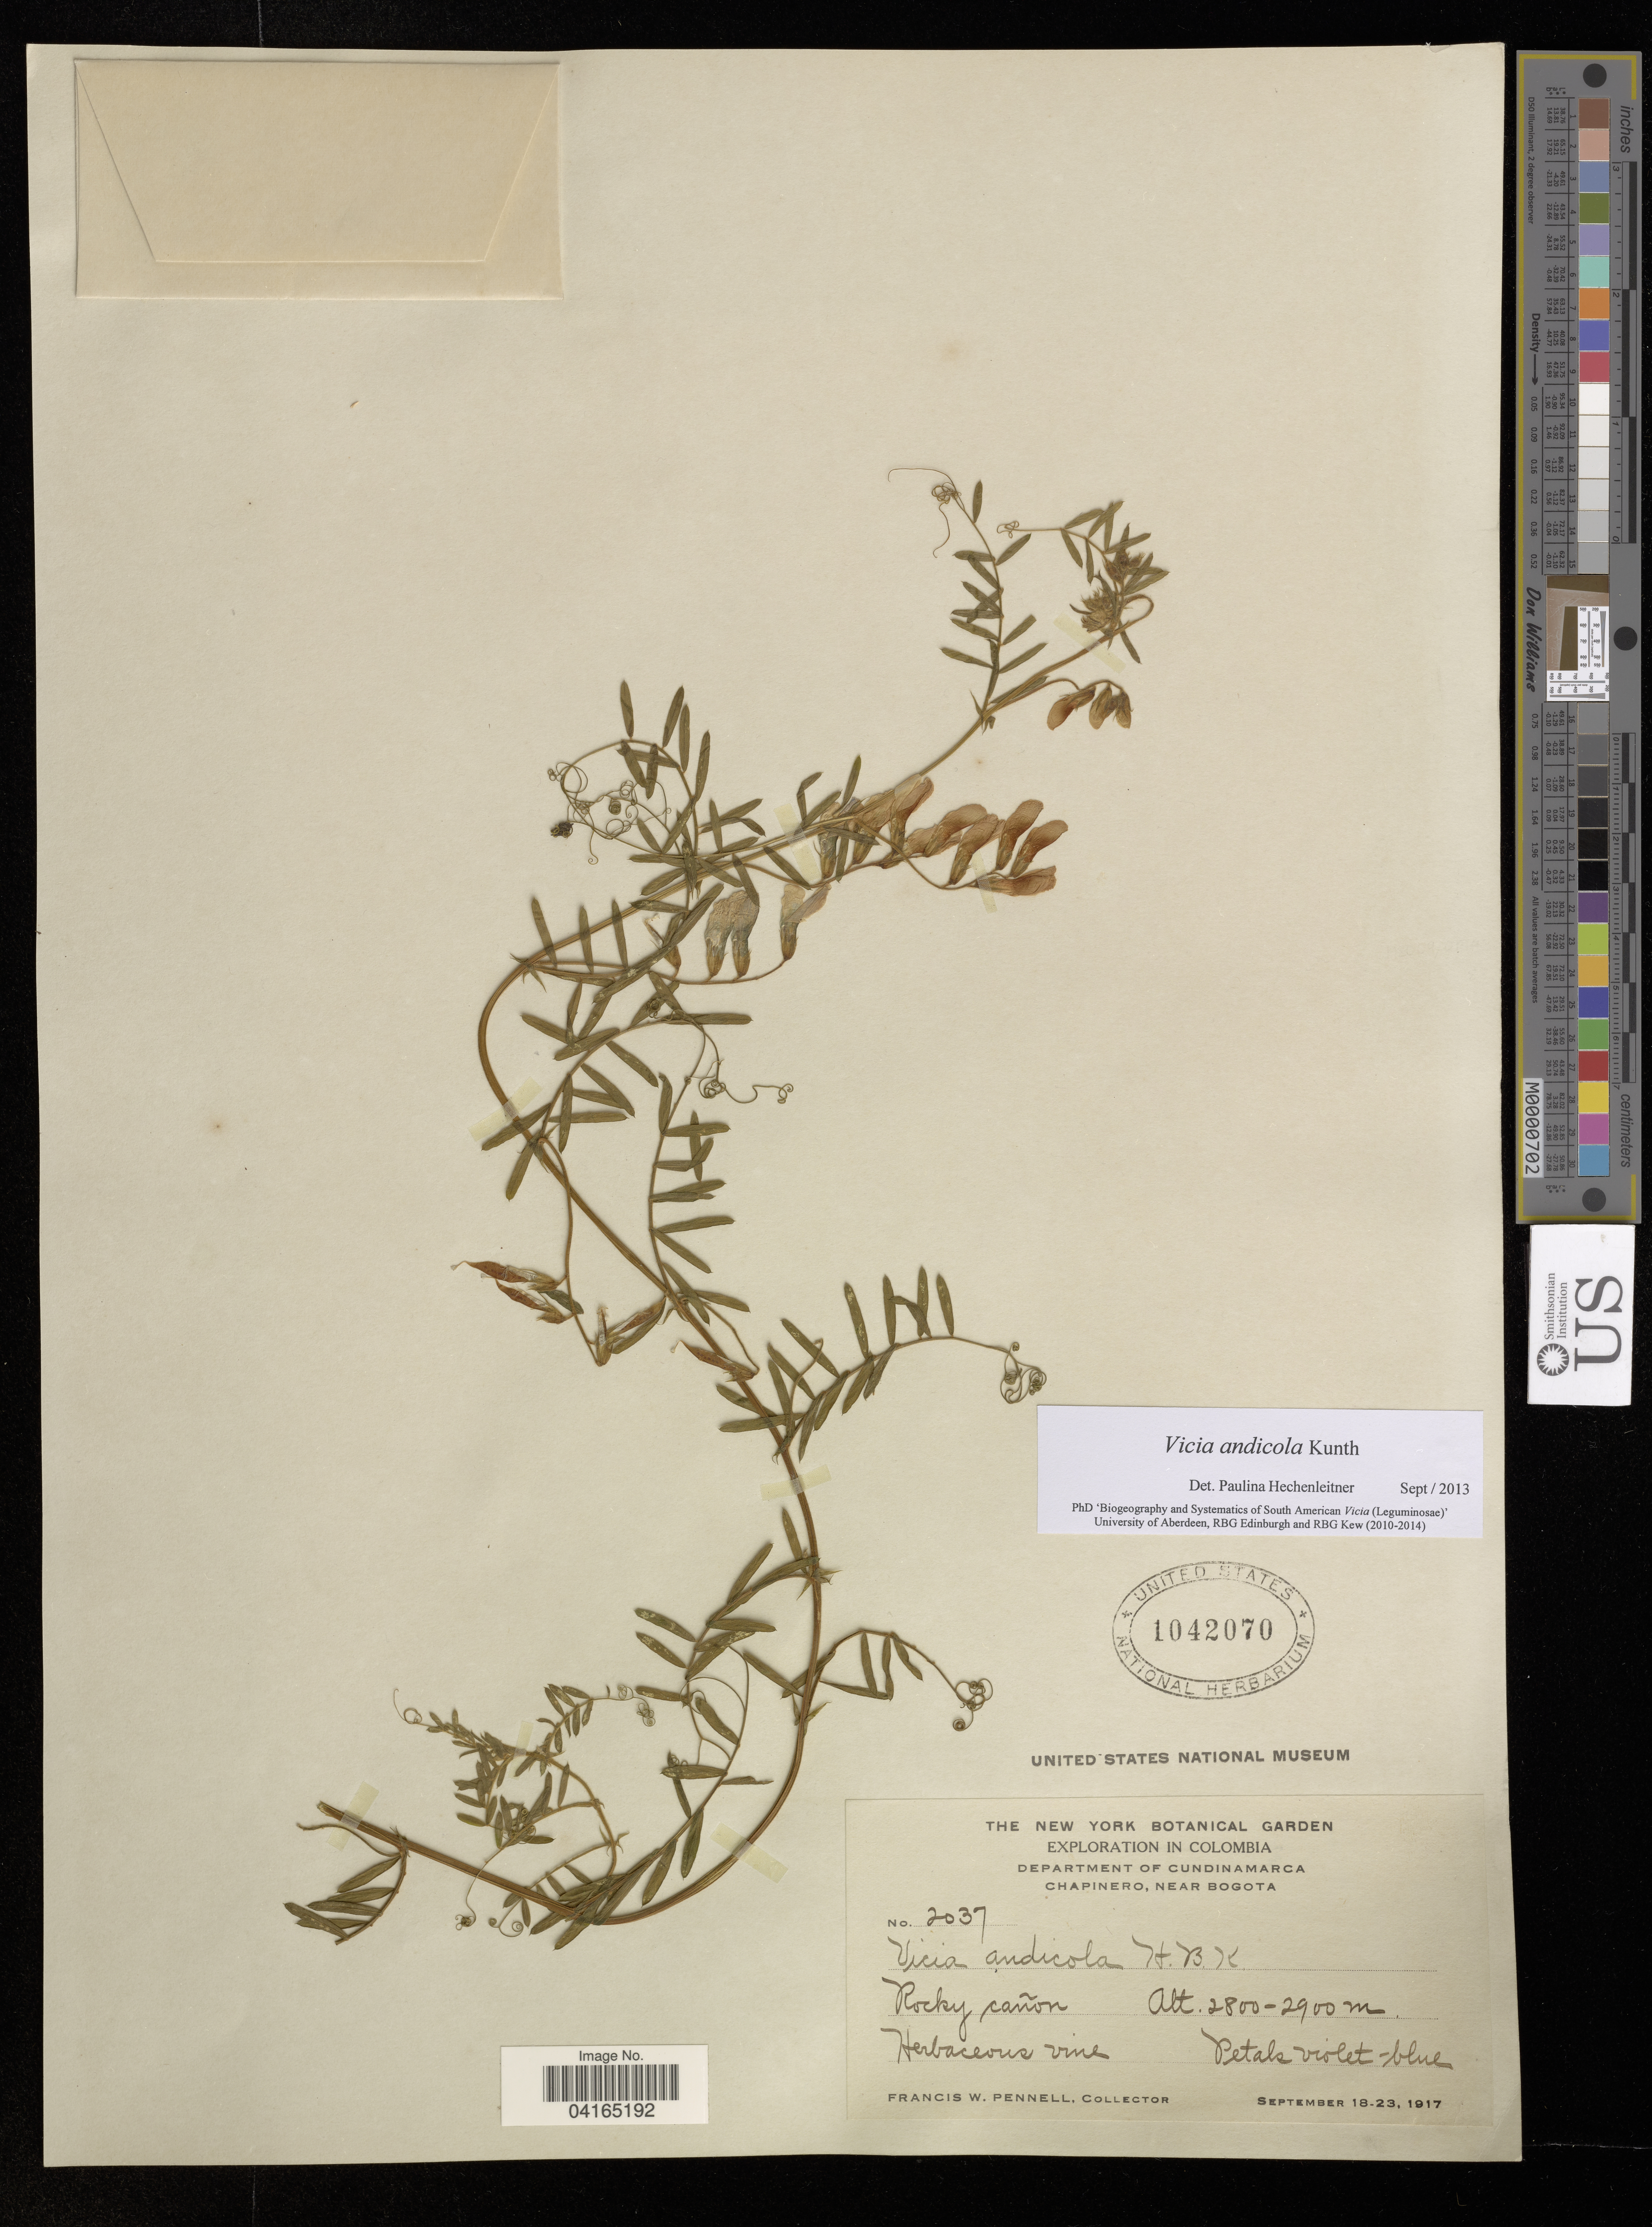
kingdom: Plantae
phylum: Tracheophyta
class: Magnoliopsida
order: Fabales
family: Fabaceae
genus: Vicia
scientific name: Vicia andicola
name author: Kunth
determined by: Hechenleitner, Paulina, RBG Edinburgh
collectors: F. W. Pennell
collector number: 2037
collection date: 1917-09-18/1917-09-23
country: Colombia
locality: DEPARTMENT OF CUNIDNAMARCA CHAPINERO, NEAR BOGOTA. Rocky cañon.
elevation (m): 2800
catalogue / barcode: US 1042070